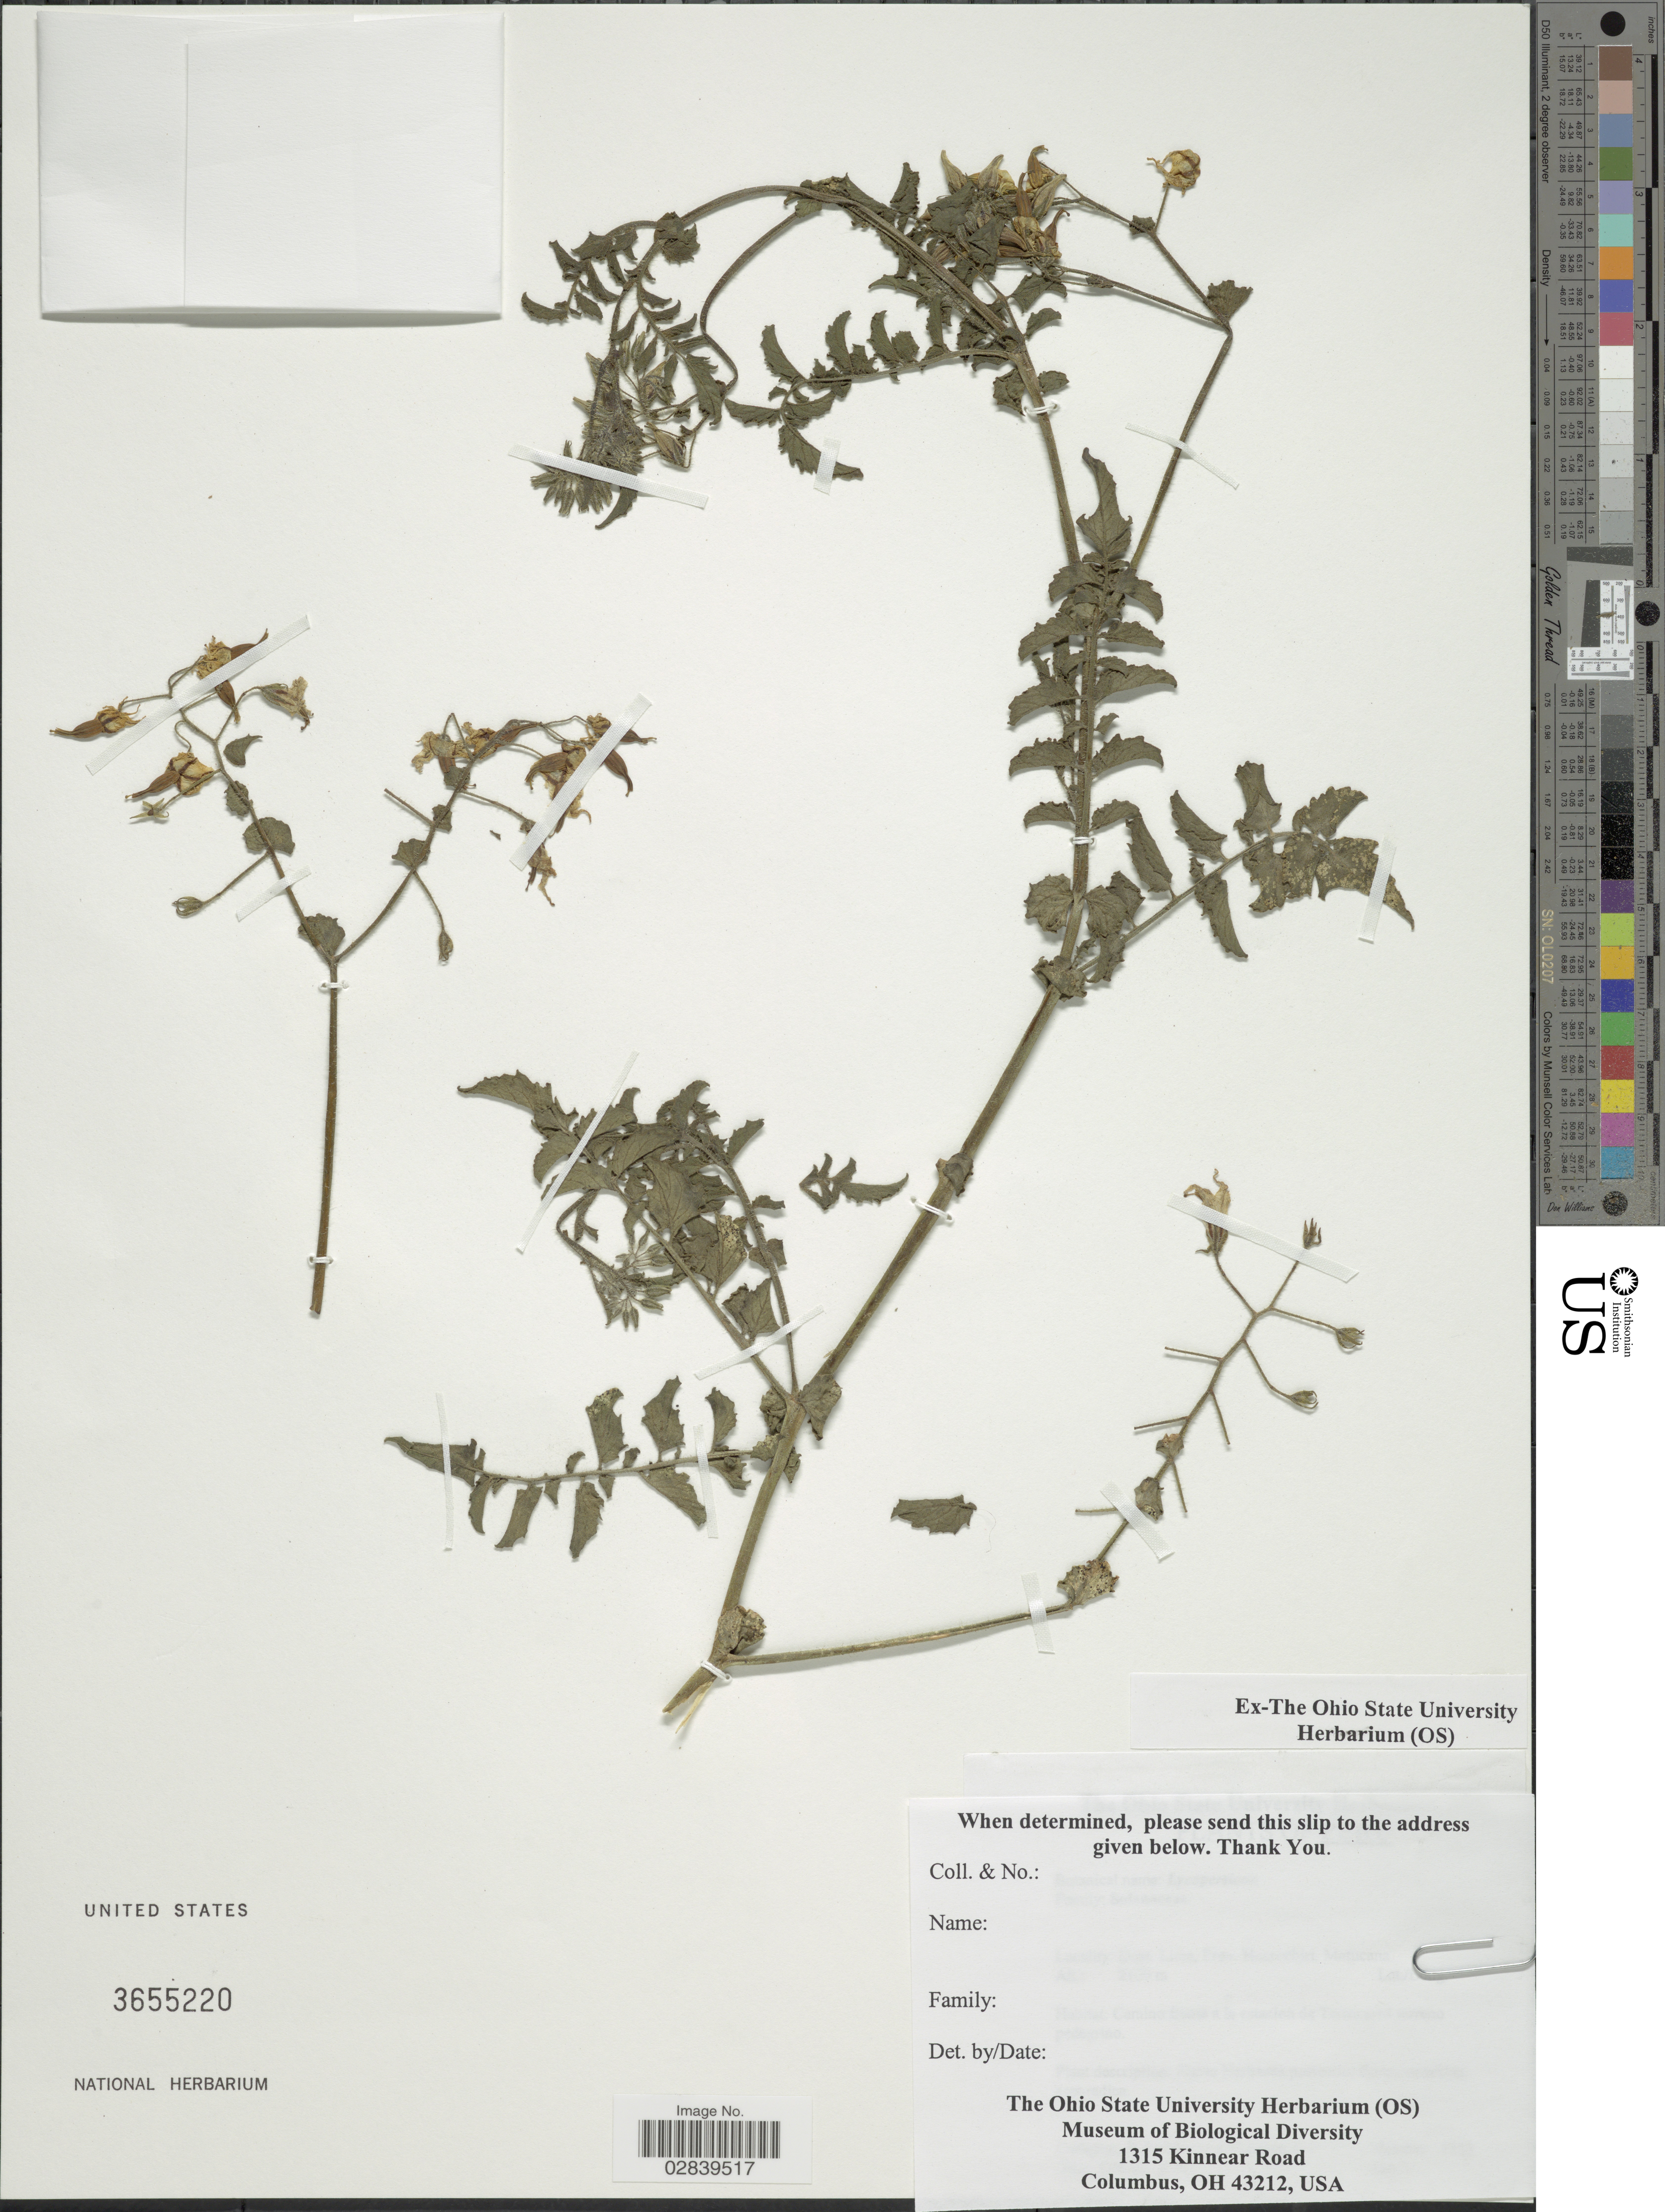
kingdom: Plantae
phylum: Tracheophyta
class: Magnoliopsida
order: Solanales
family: Solanaceae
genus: Solanum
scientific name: Solanum sp.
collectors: P. Pacheco & J. Palomino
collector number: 1350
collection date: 1987-10-22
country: Peru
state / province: Lima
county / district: Huarochirí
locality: Matucana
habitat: Camino frente a la estacion de Terrocarril terreno pedegrino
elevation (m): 2100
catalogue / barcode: US 3655220